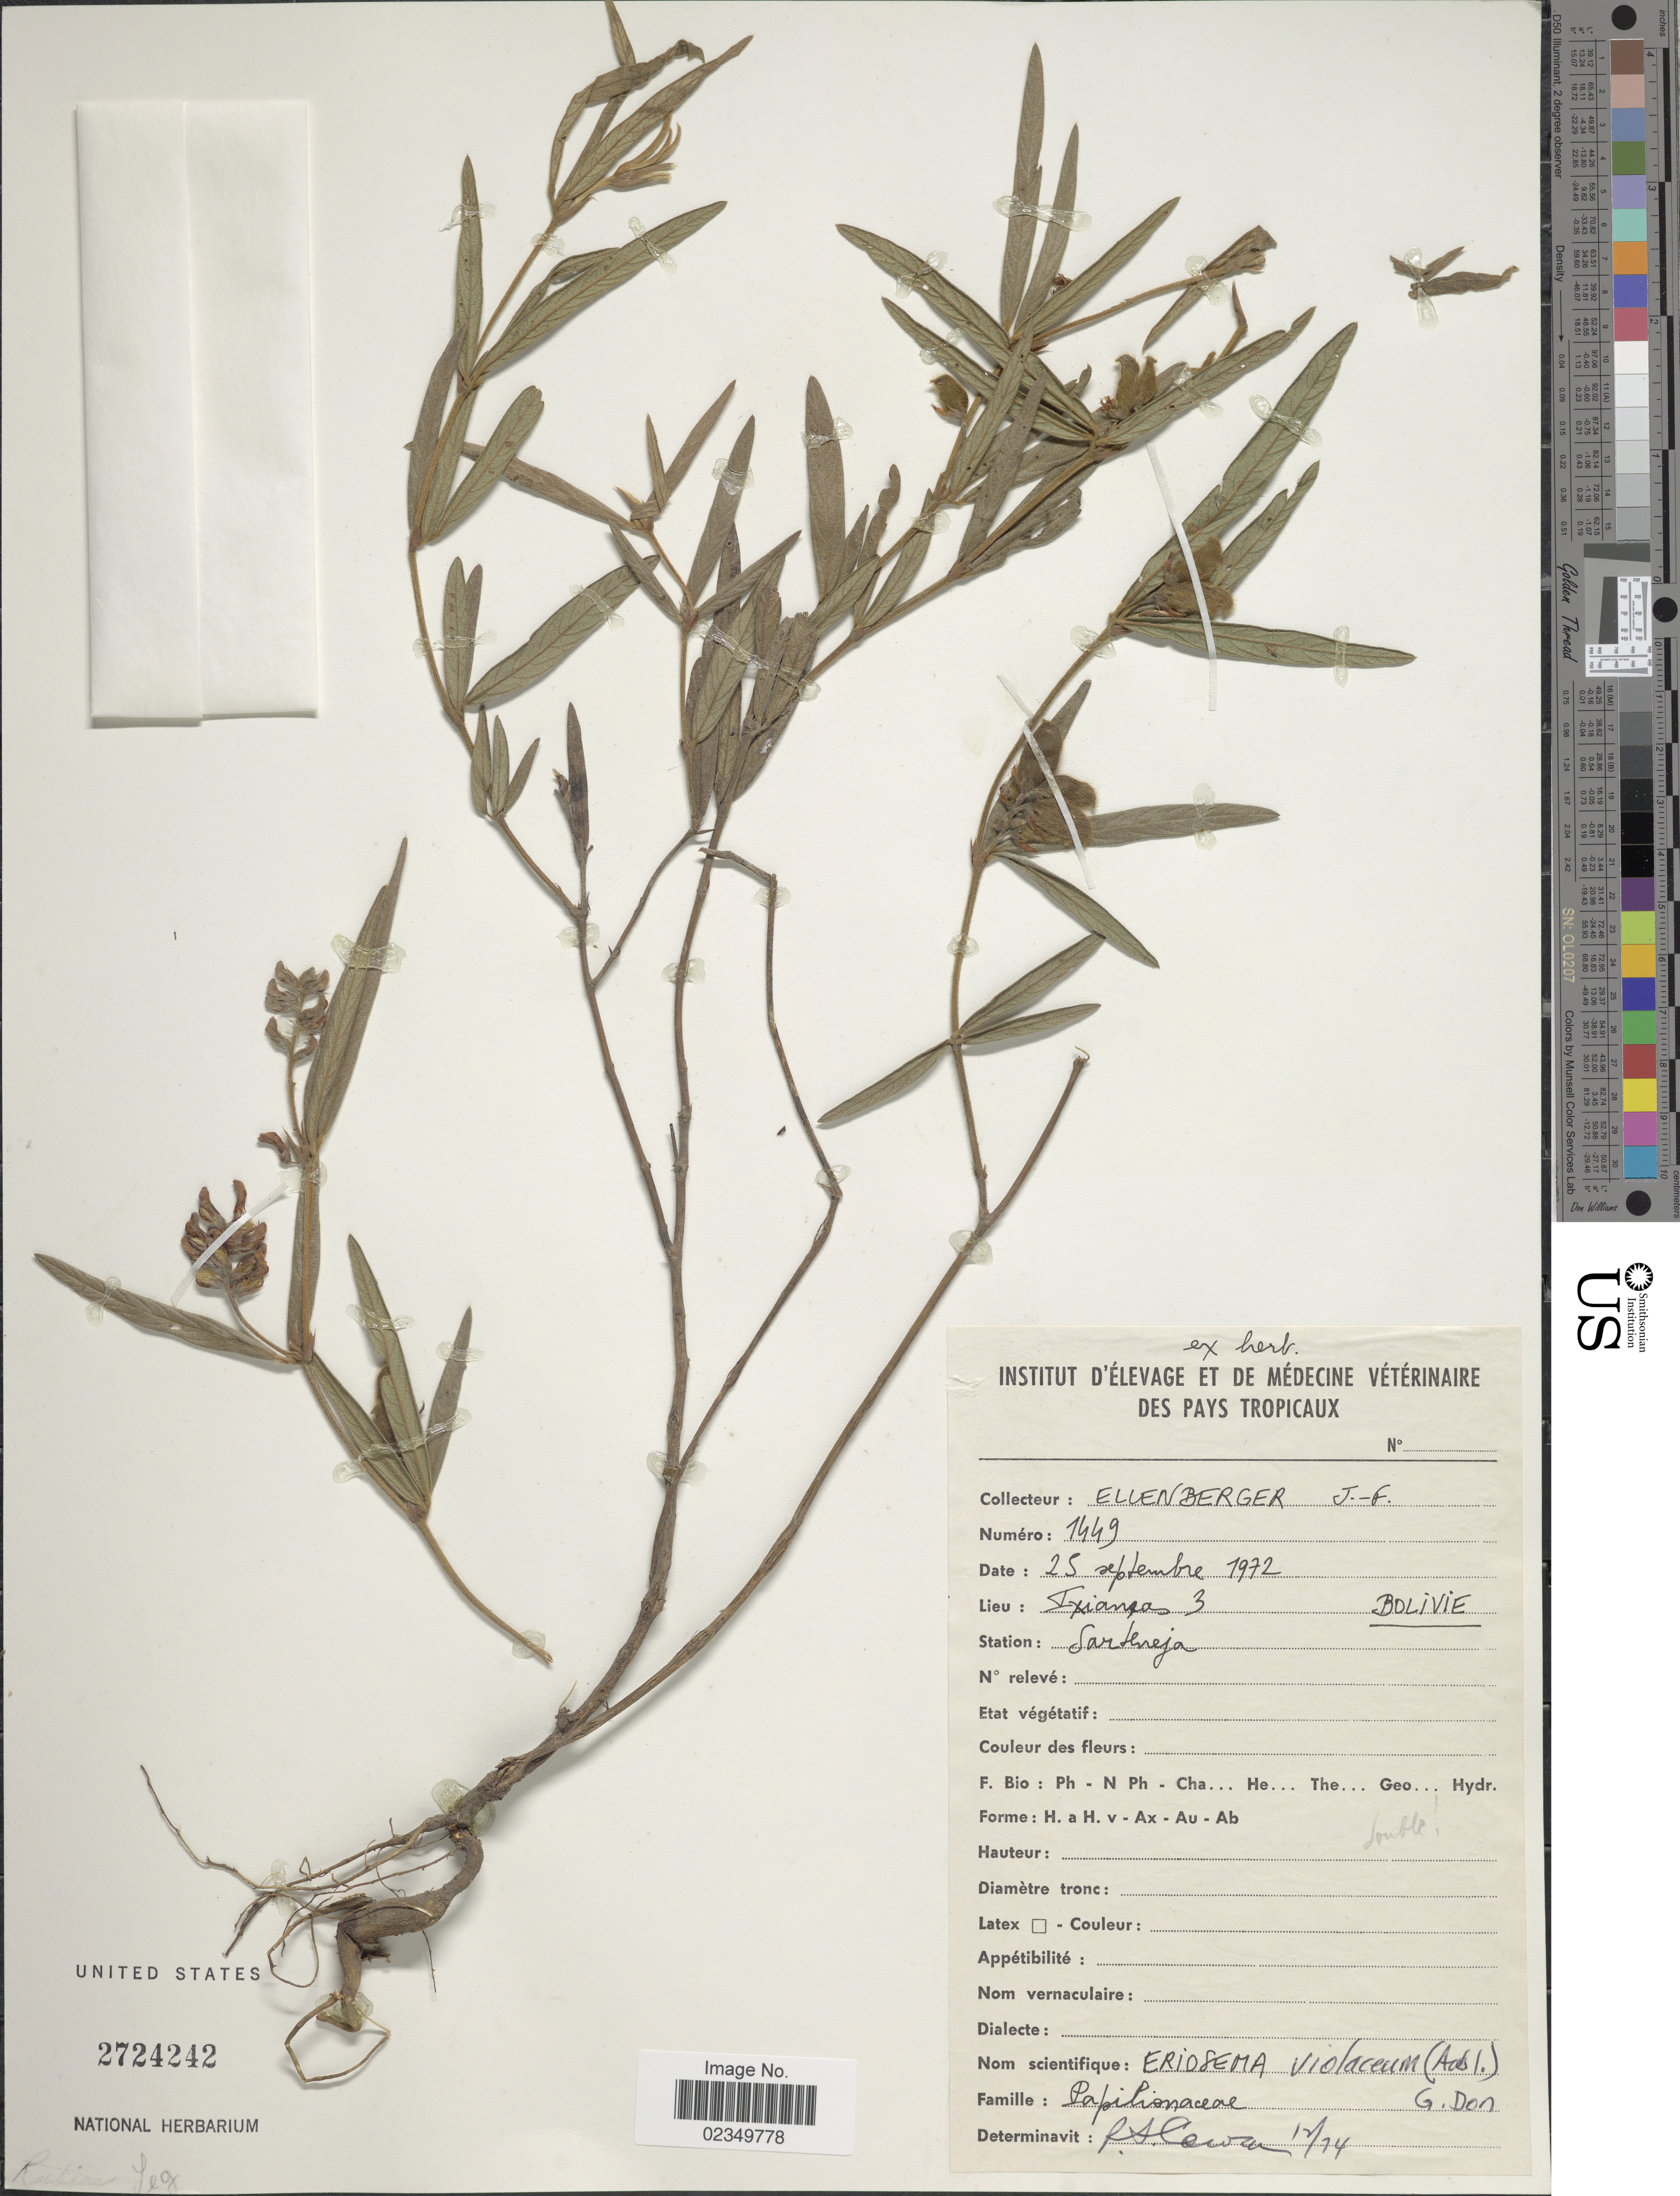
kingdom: Plantae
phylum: Tracheophyta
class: Magnoliopsida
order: Fabales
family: Fabaceae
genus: Eriosema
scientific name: Eriosema violaceum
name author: (Aubl.) G. Don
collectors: E. Berger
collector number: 1449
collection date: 1972-09-25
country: Bolivia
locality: Ixiamas 3, Station Sarteneja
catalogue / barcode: US 2724242